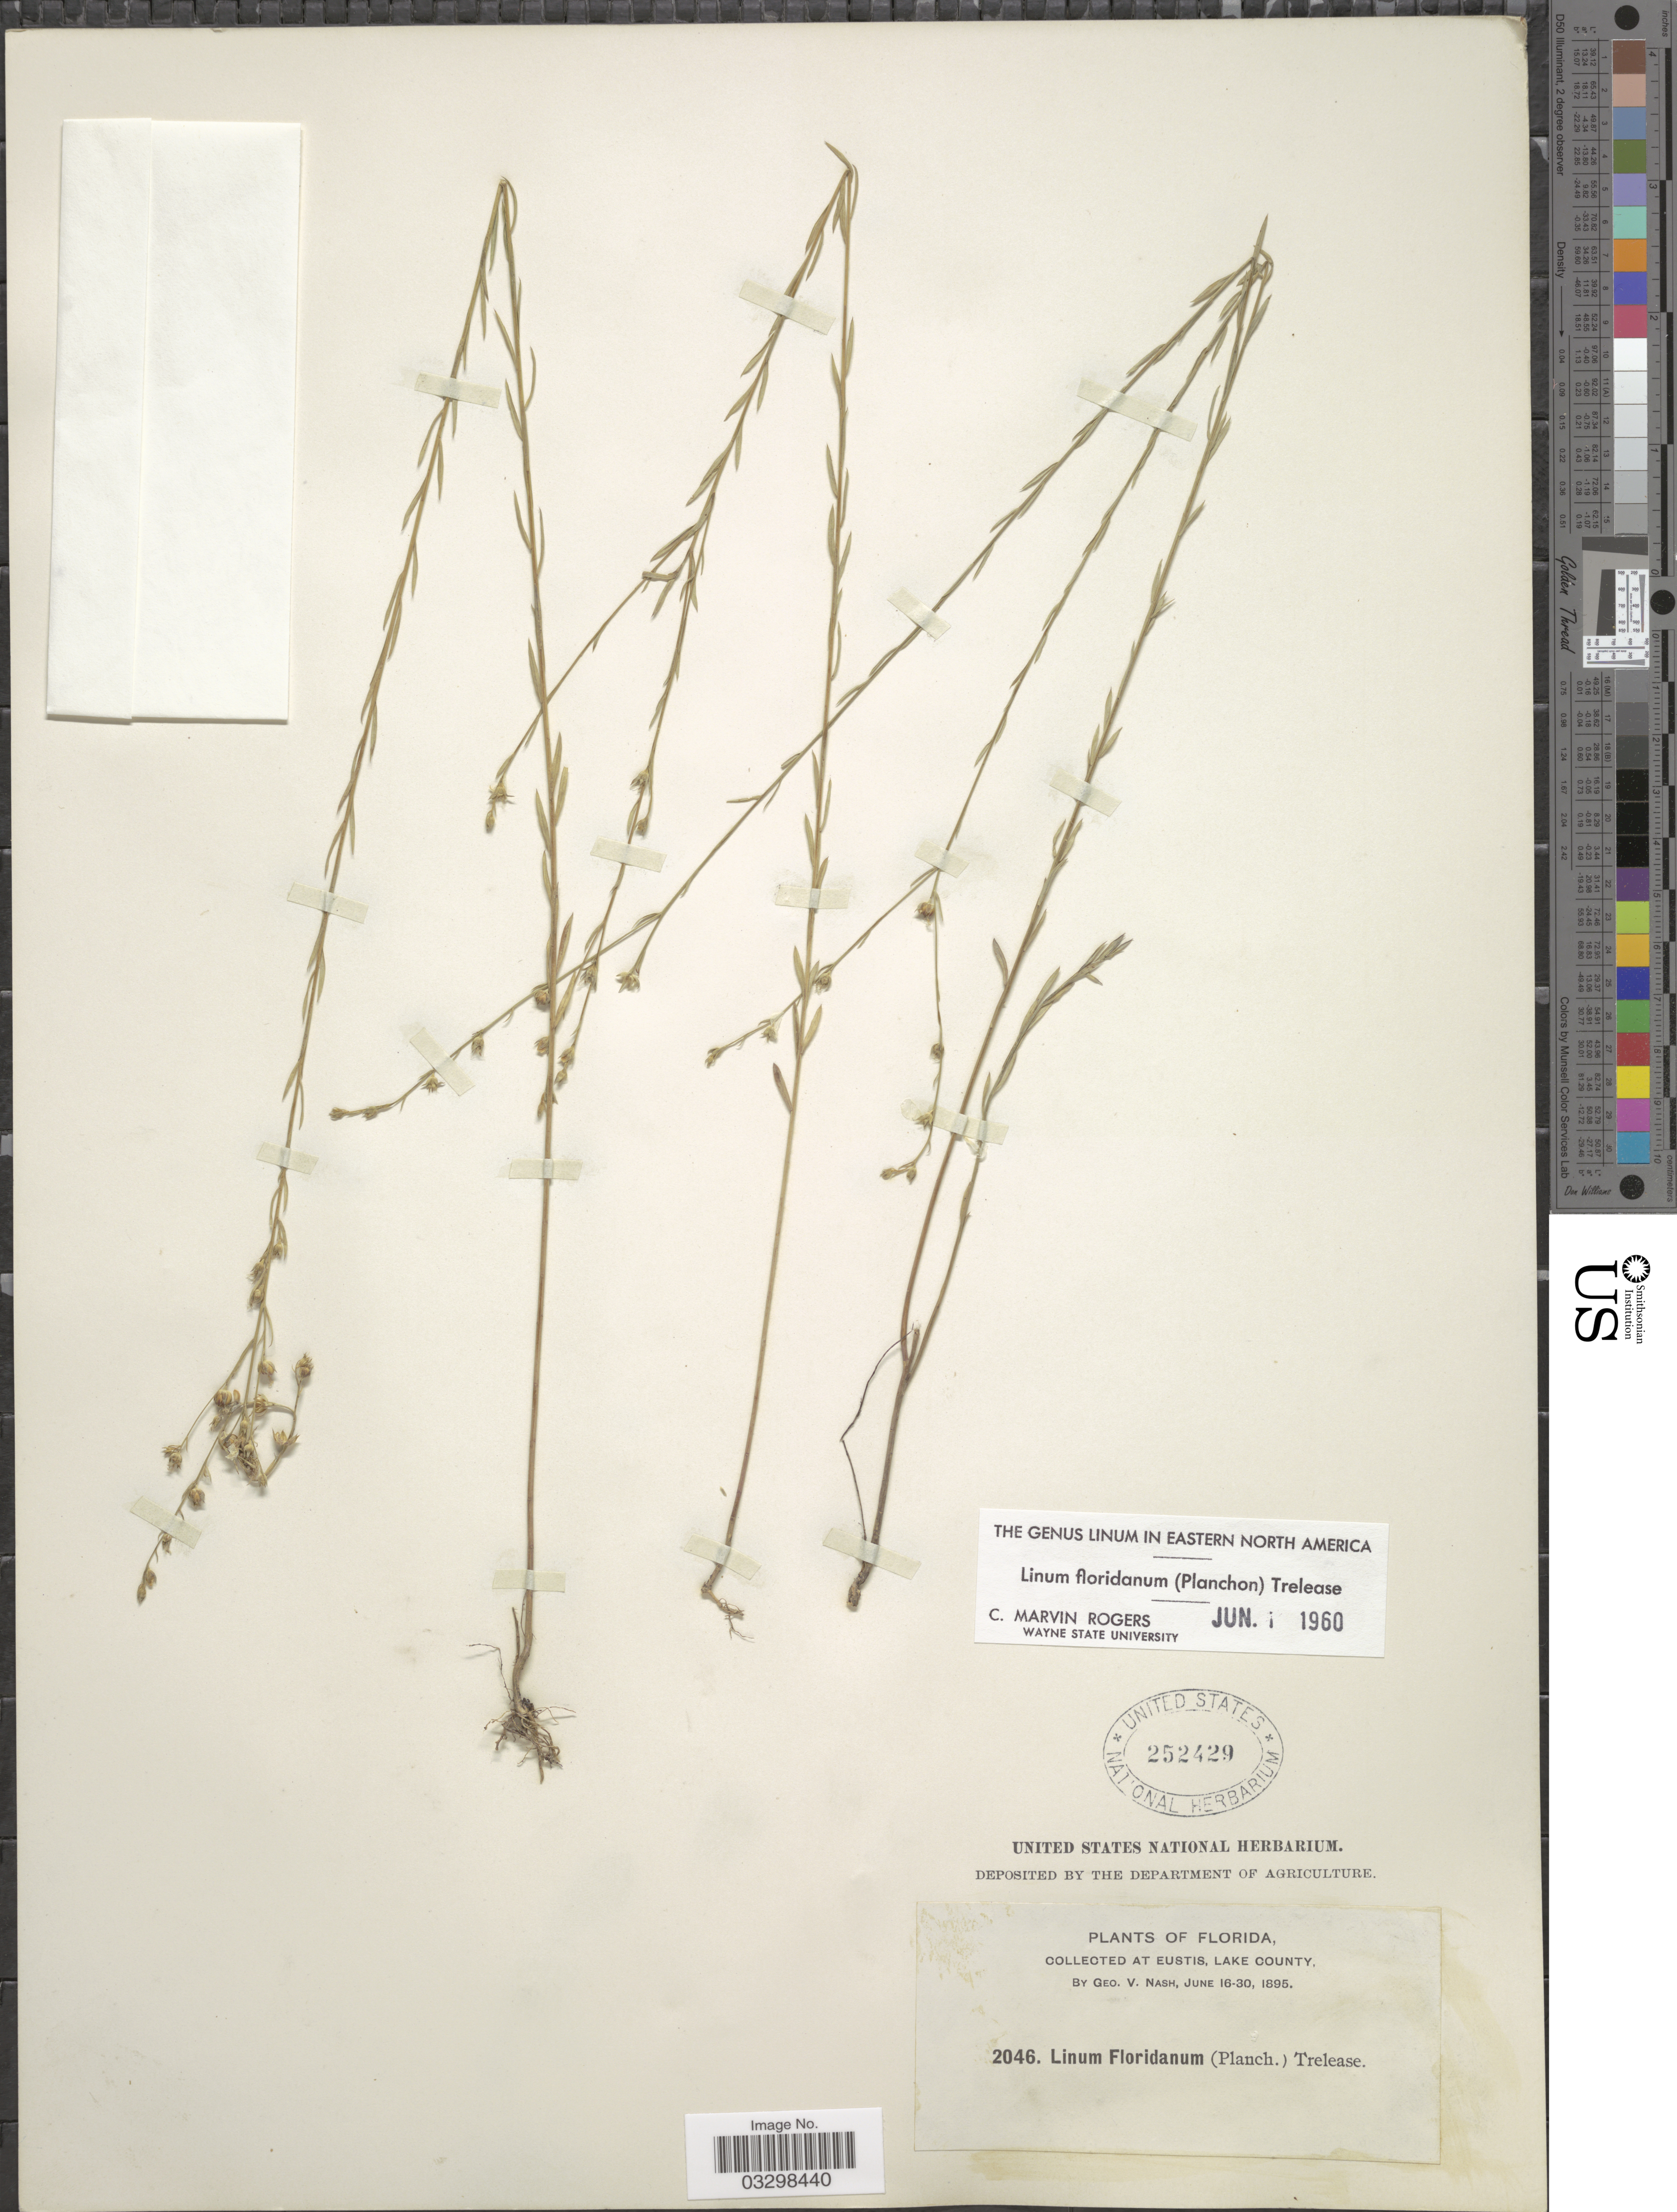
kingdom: Plantae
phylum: Tracheophyta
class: Magnoliopsida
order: Malpighiales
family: Linaceae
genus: Linum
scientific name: Linum floridanum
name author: (Planch.) Trel.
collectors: G. V. Nash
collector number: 2046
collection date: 1895-06-16/1895-06-30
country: United States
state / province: Florida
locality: At Eustis, Lake County.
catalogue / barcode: US 252429